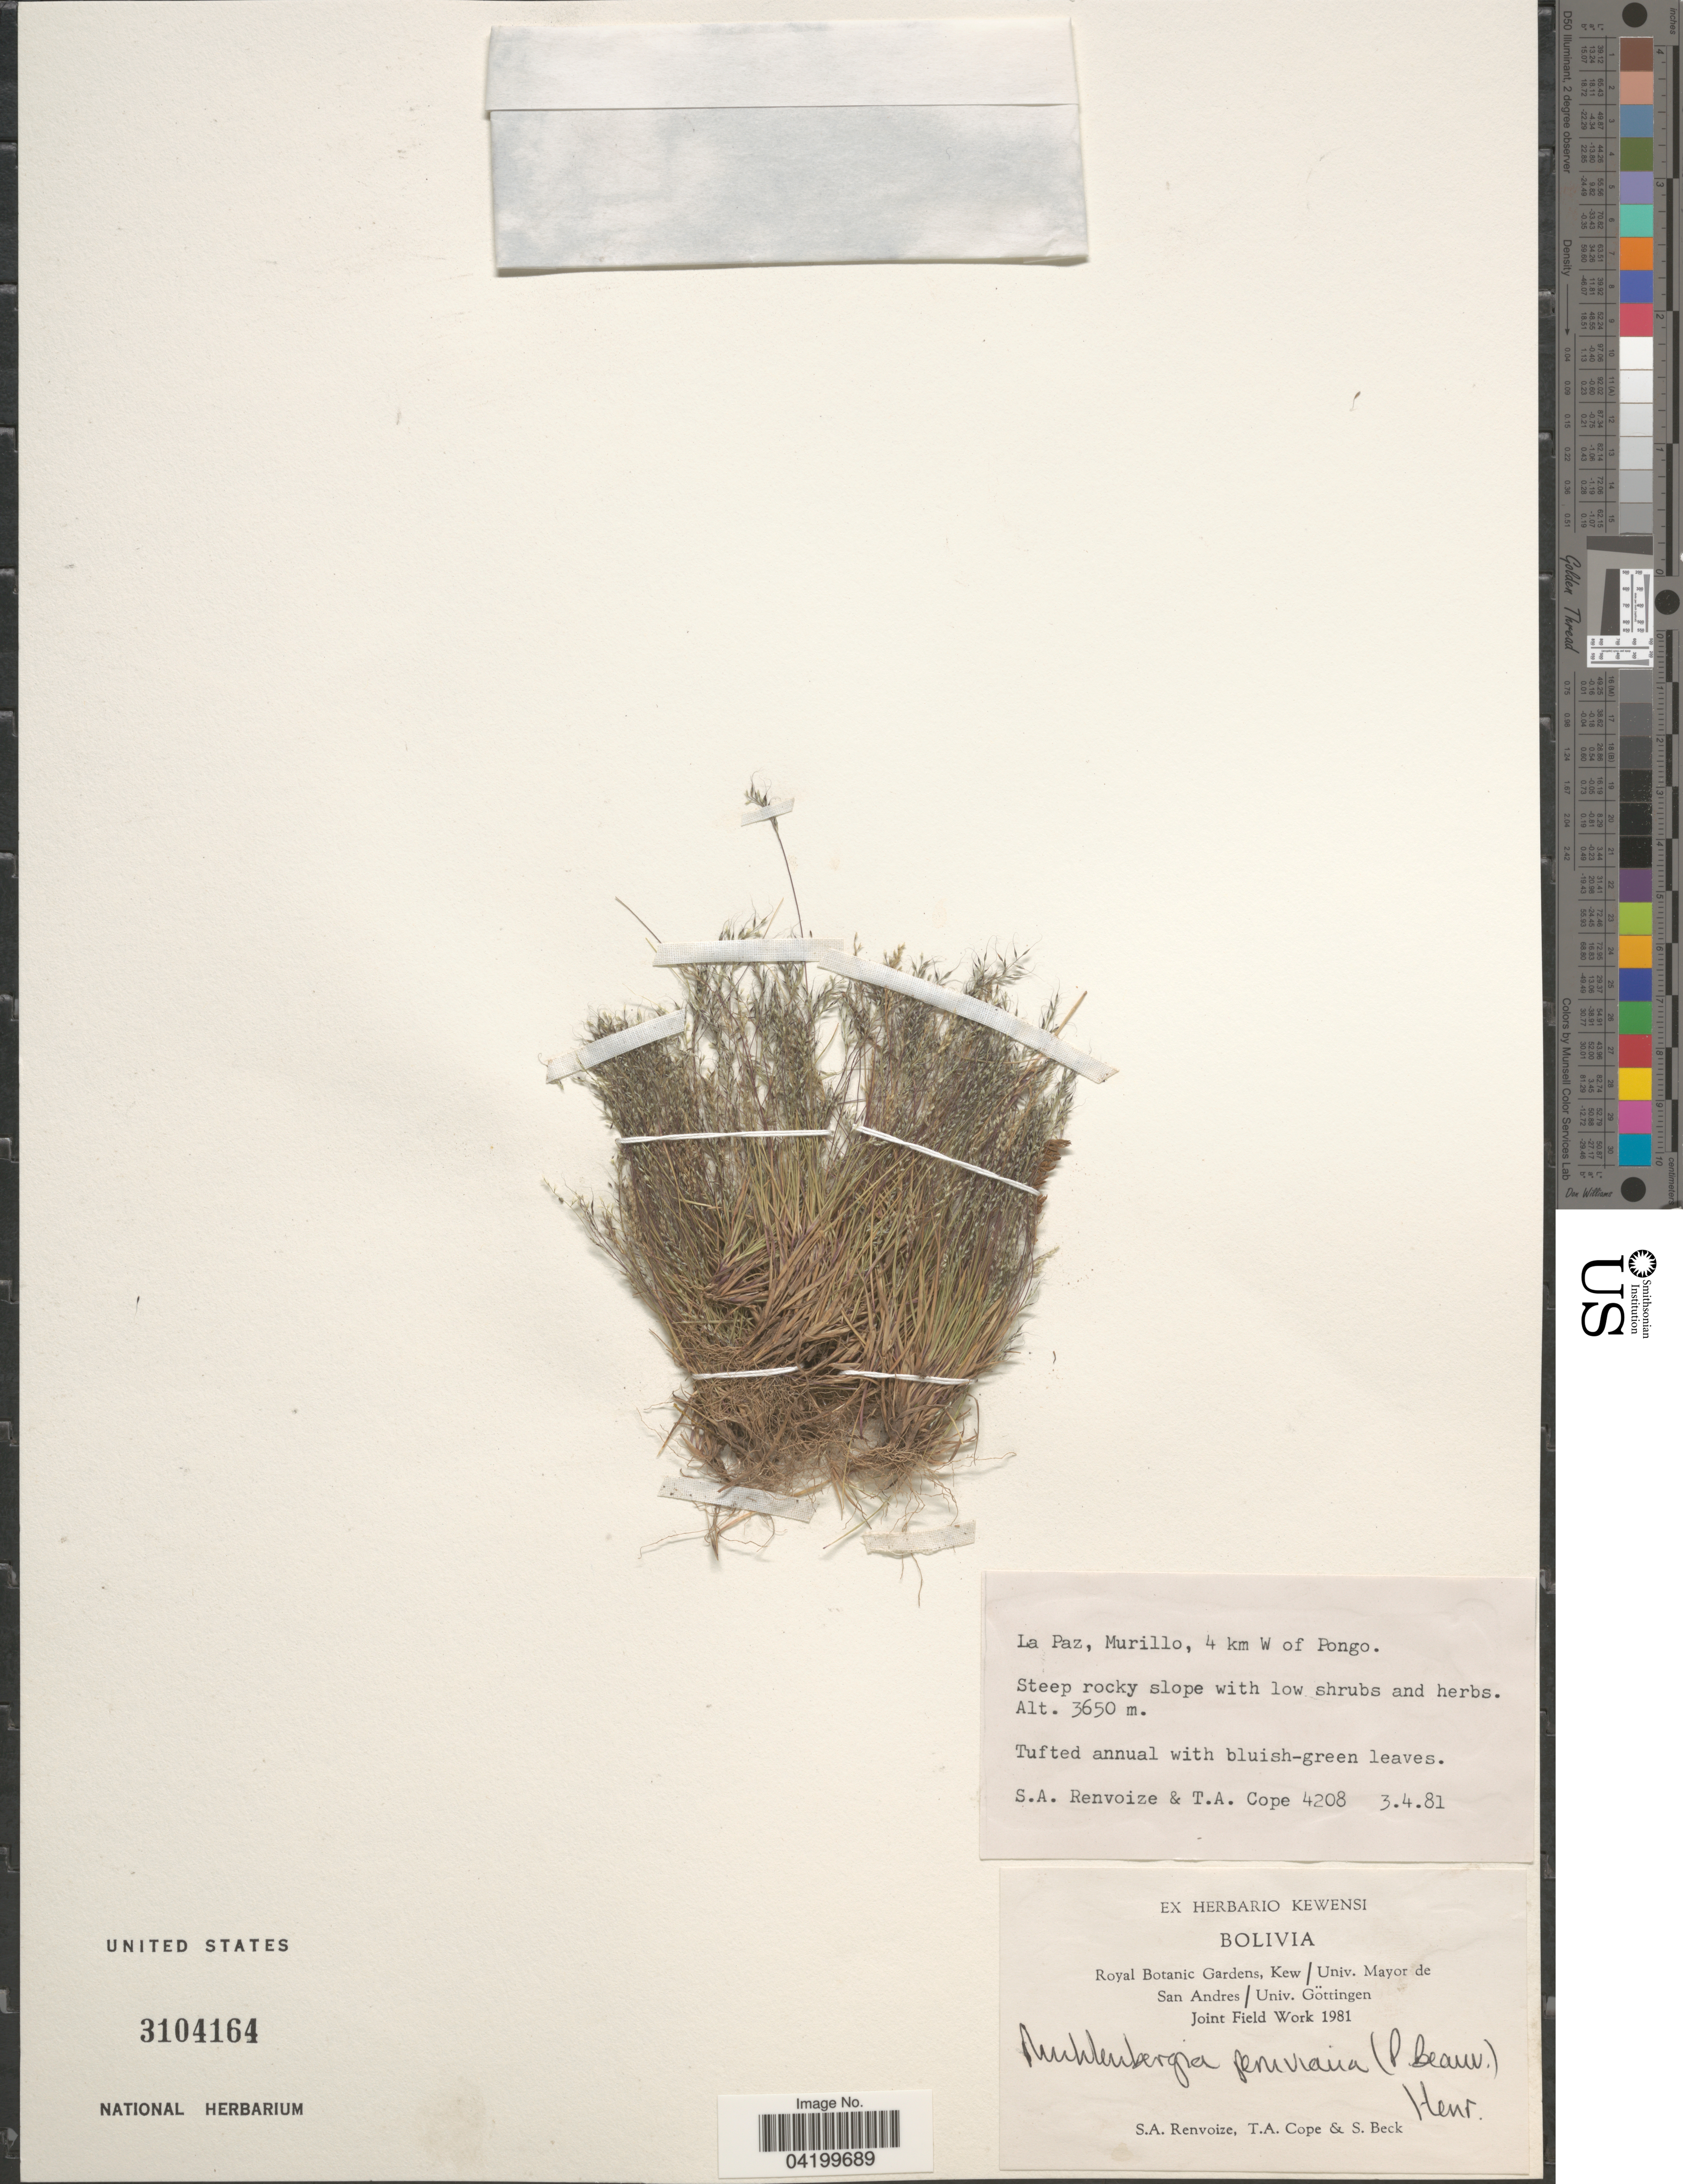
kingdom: Plantae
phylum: Tracheophyta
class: Liliopsida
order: Poales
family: Poaceae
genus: Muhlenbergia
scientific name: Muhlenbergia peruviana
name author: (P. Beauv.) Steud.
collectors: S. A. Renvoize, T. A. Cope & S. G. Beck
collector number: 4208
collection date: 1981-04-03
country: Bolivia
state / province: La Paz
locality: Royal Botanic Gardens, Kew / Univ. Mayor de San Andres / Univ. Göttingen Joint Field Work 1981. Murillo, 4 km W of Pongo.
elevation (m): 3650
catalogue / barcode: US 3104164